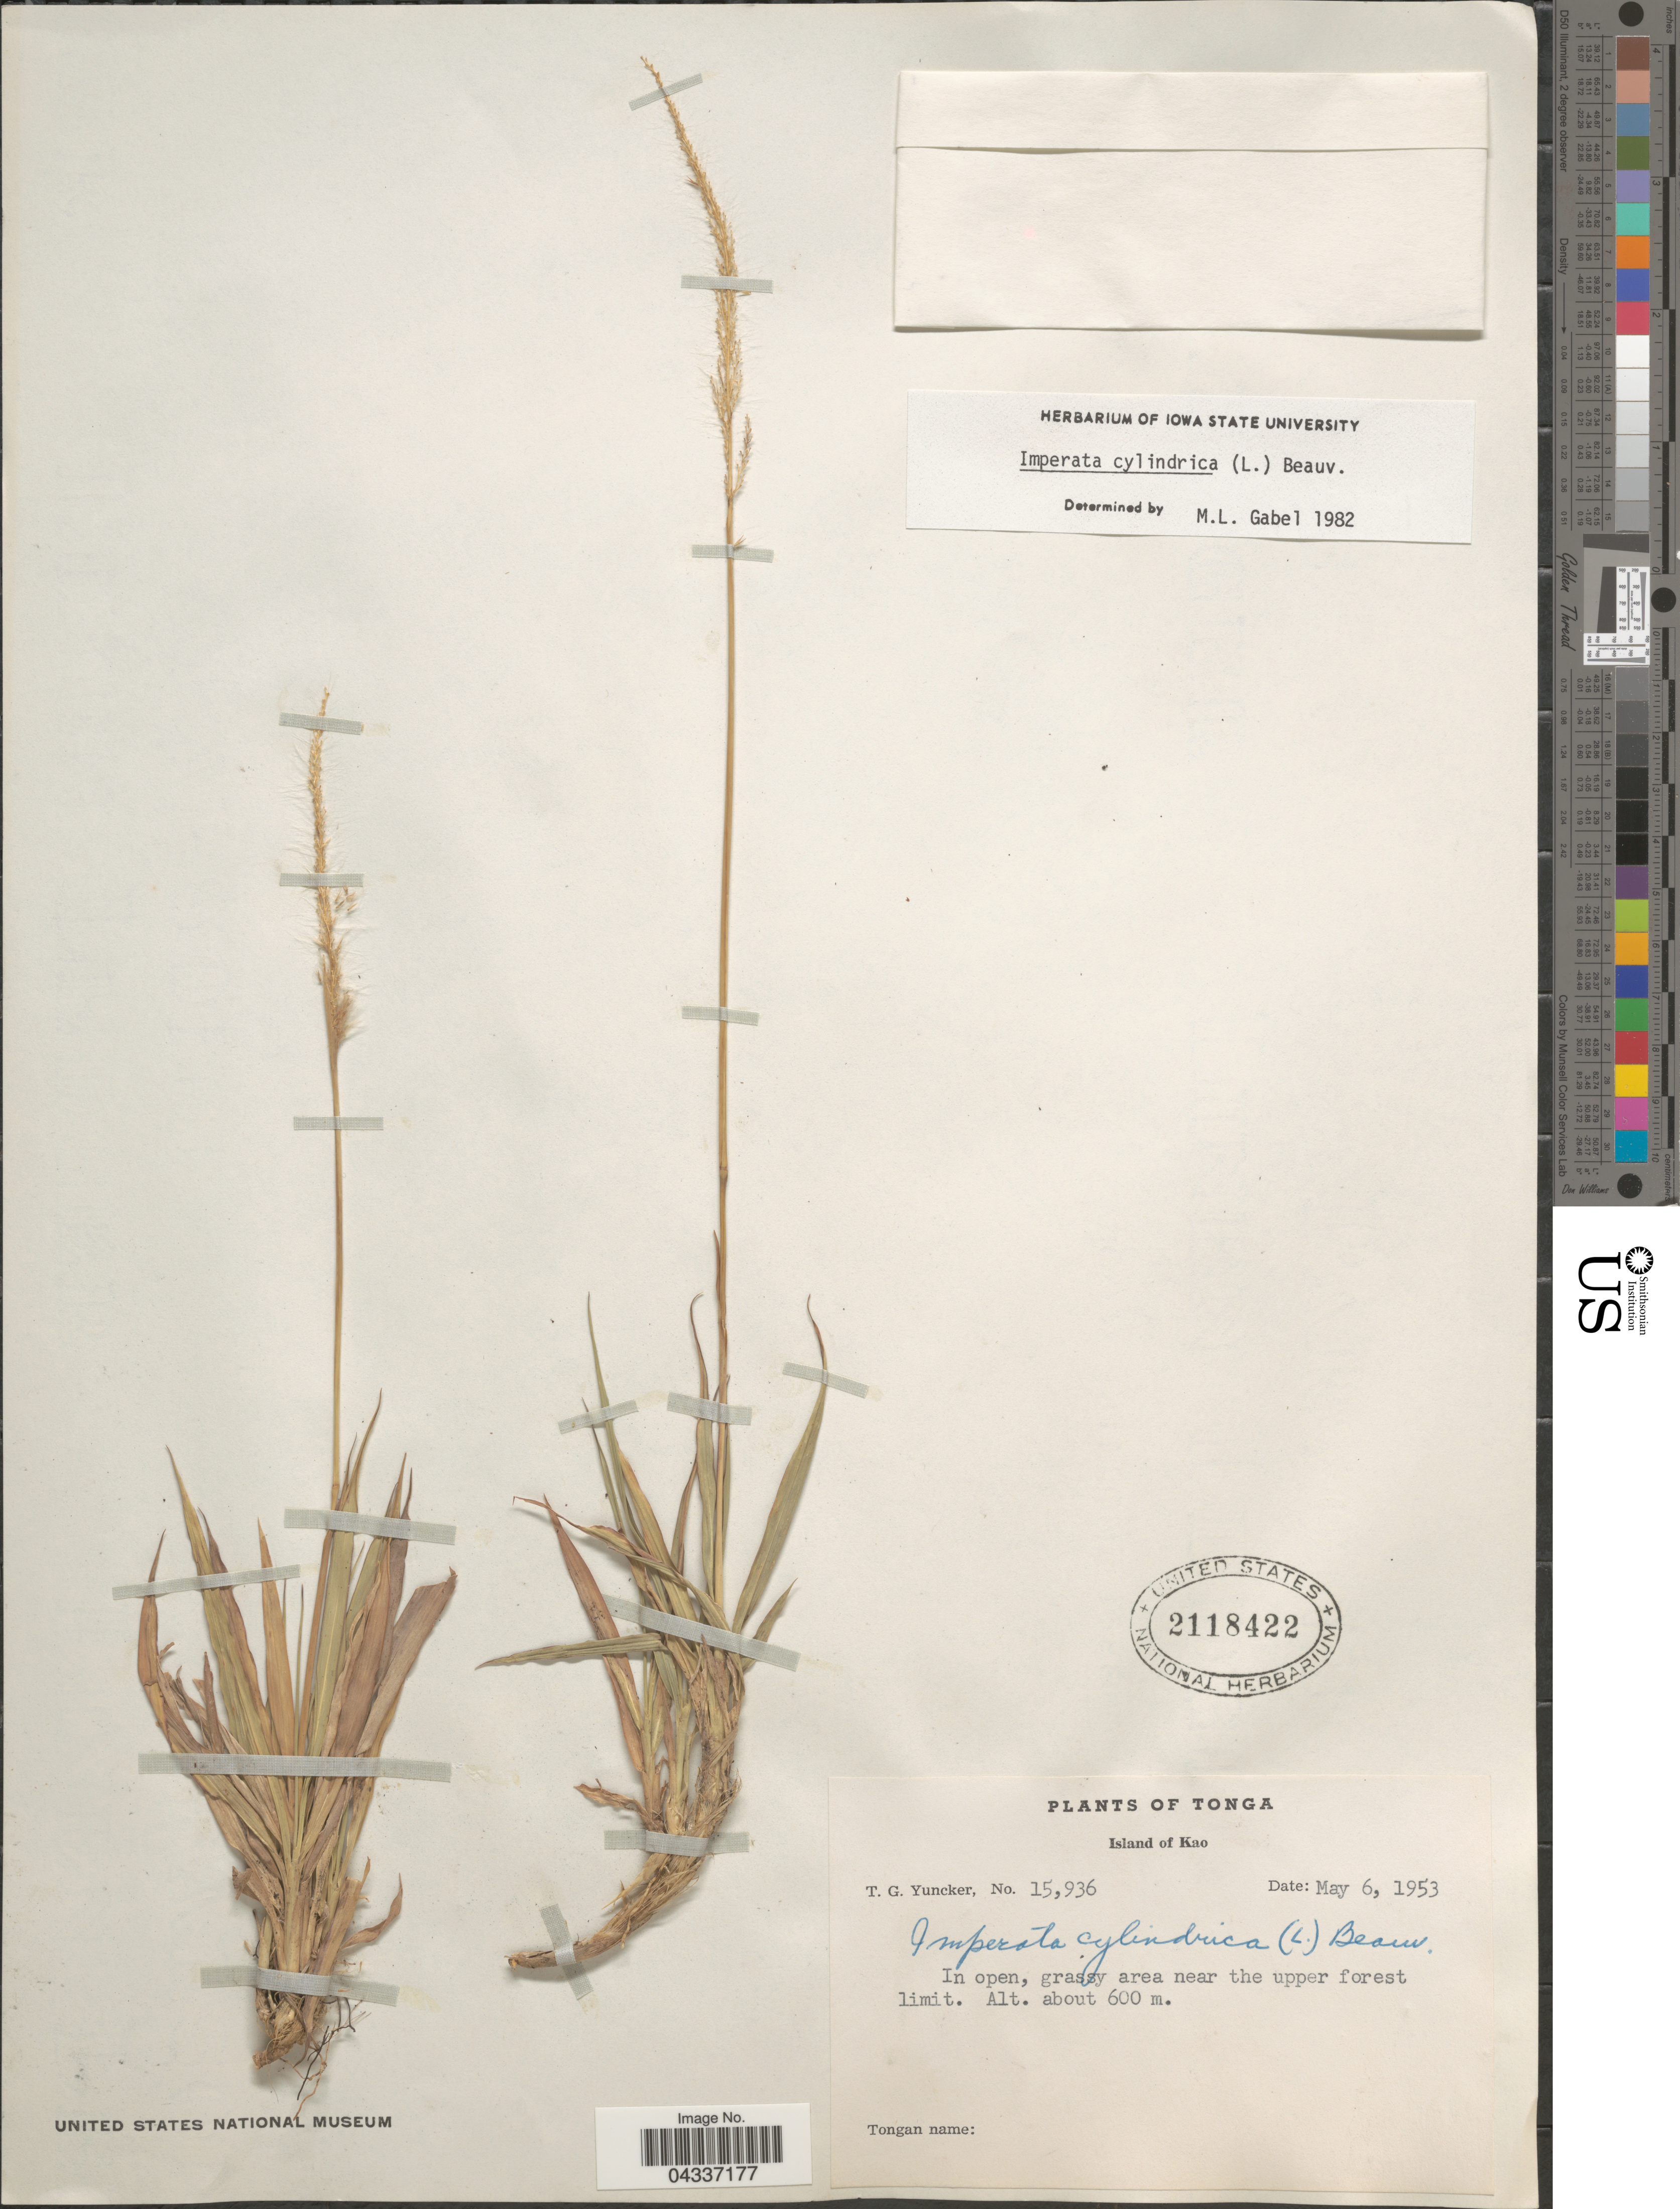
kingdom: Plantae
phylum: Tracheophyta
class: Liliopsida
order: Poales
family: Poaceae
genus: Imperata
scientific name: Imperata cylindrica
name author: (L.) P. Beauv.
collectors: T. G. Yuncker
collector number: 15936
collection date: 1953-05-06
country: Tonga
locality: Island of Kao. Near the upper forest limit.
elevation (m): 600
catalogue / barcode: US 2118422